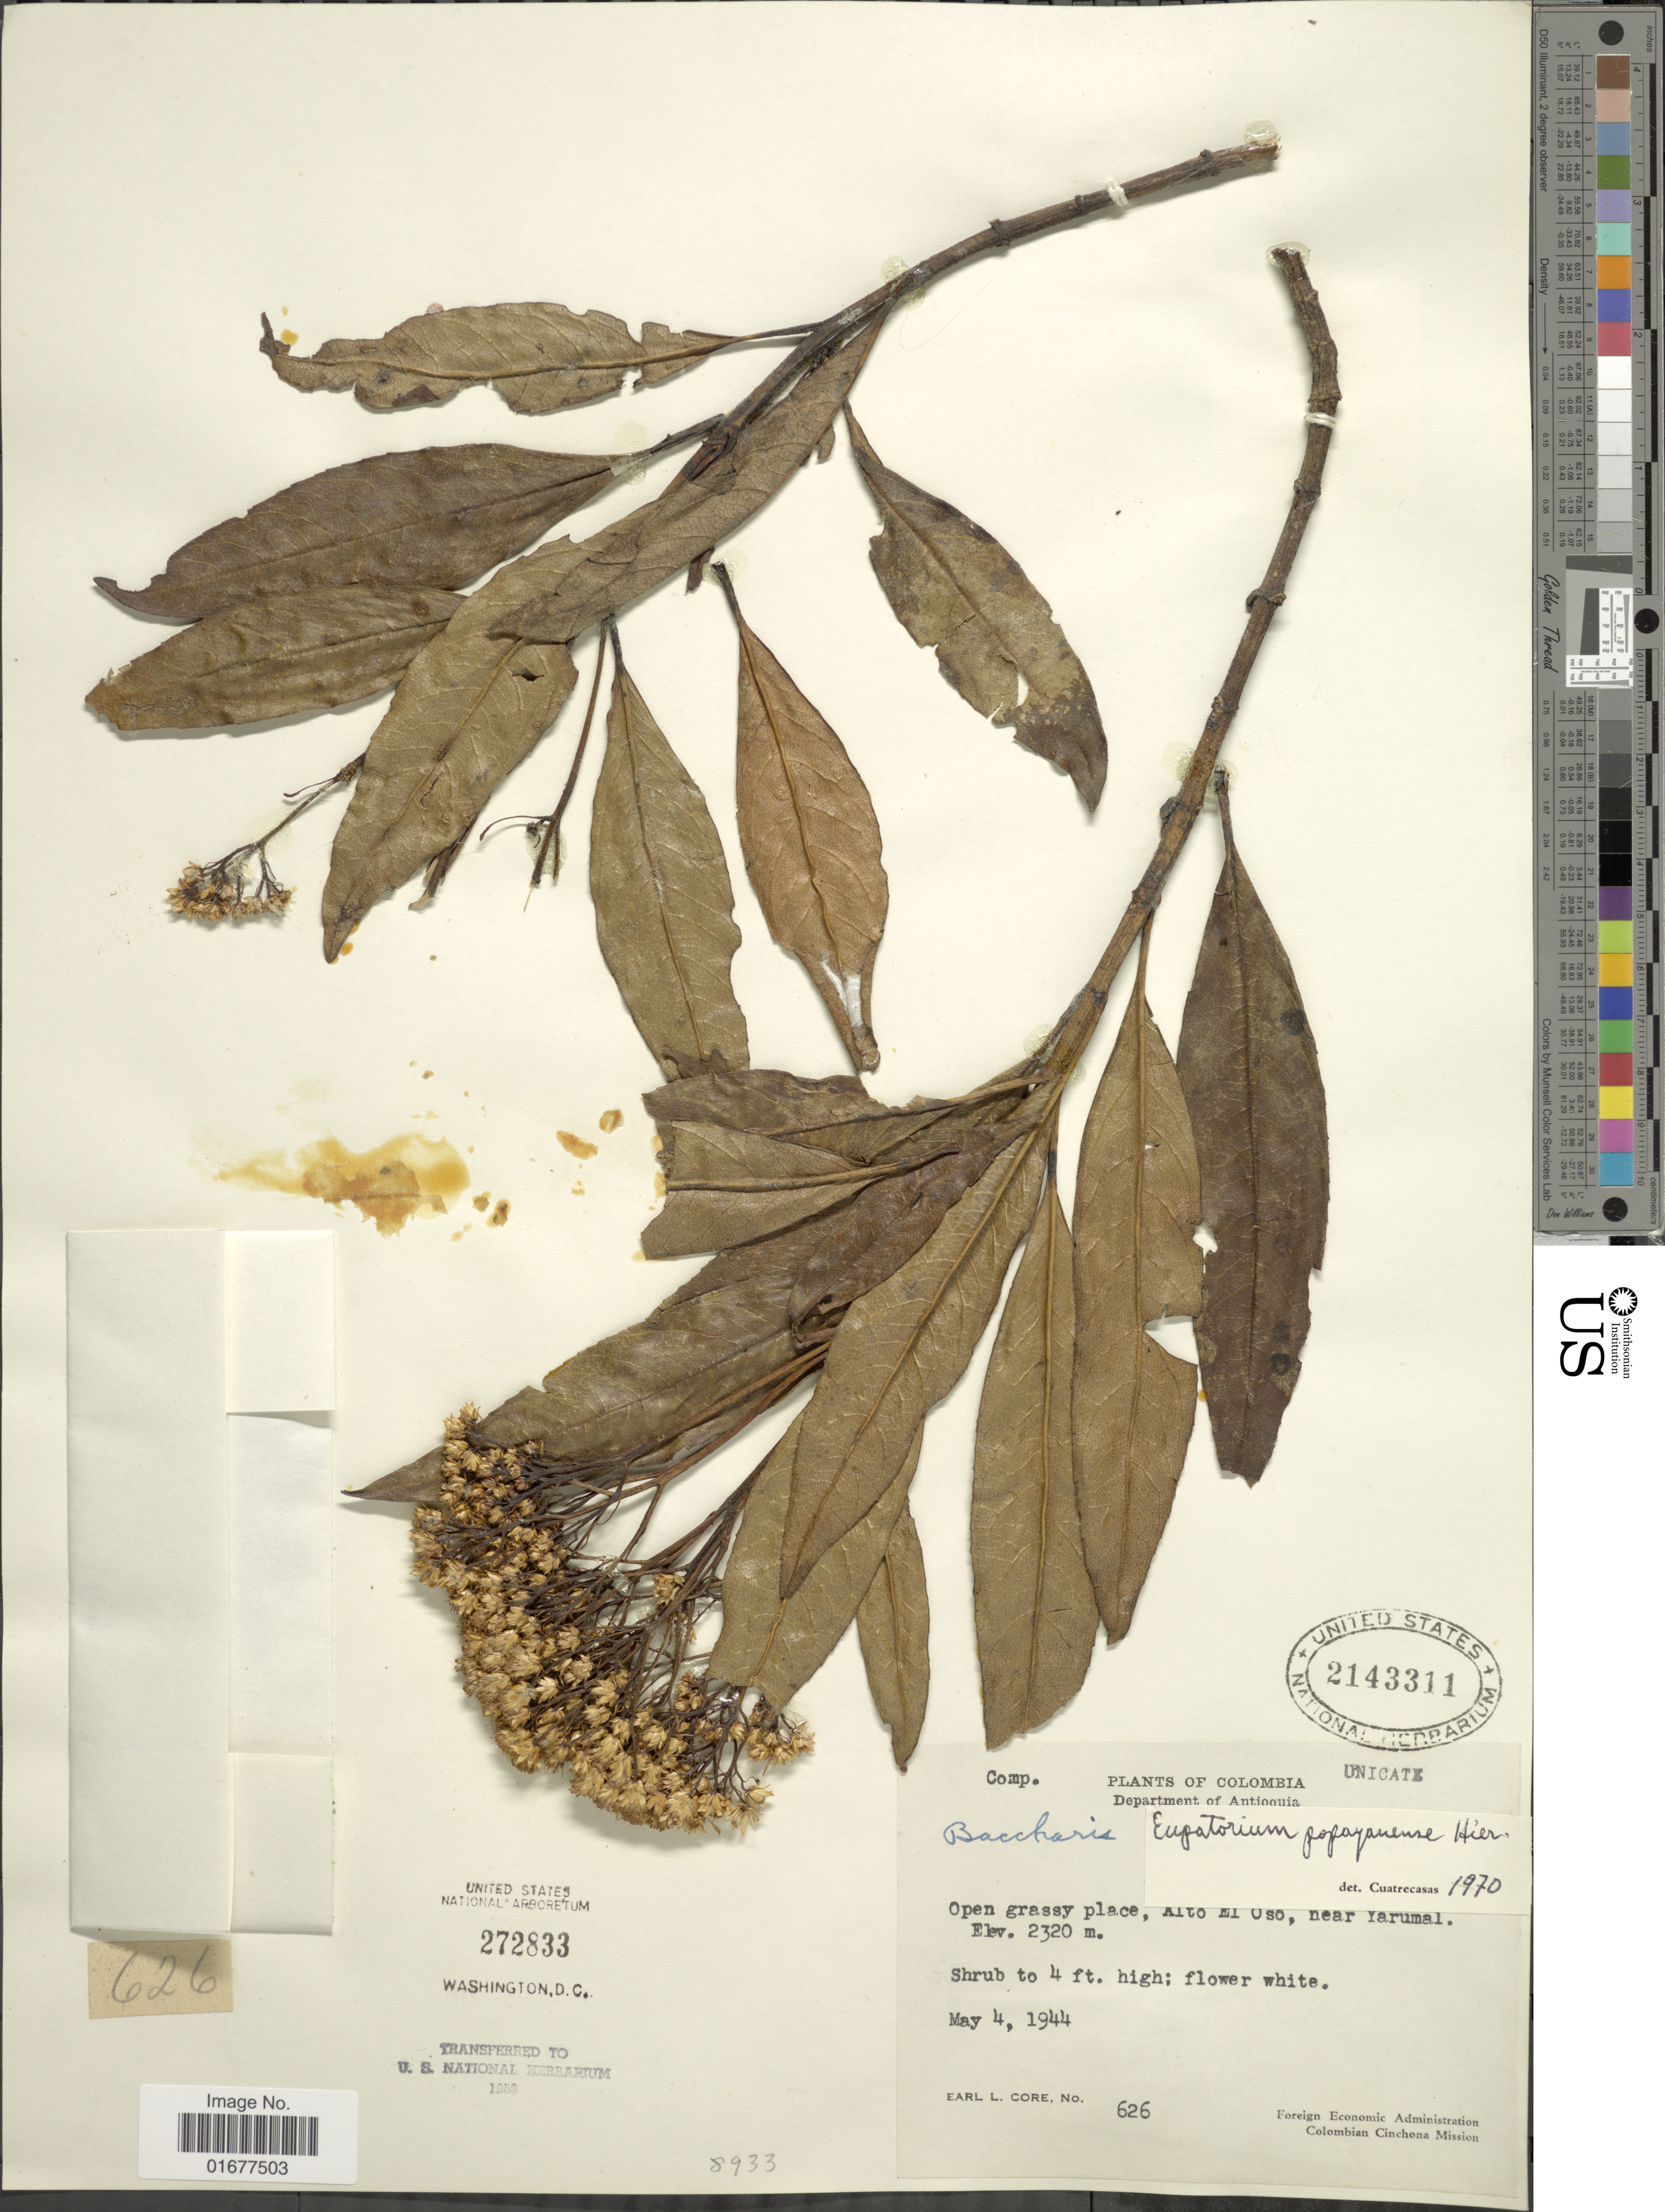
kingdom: Plantae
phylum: Tracheophyta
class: Magnoliopsida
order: Asterales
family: Asteraceae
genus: Ageratina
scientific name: Ageratina popayanensis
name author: (H. Rob.) R.M. King & H. Rob.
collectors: E. L. Core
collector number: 626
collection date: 1944-05-04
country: Colombia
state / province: Antioquia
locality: Alto El Oso, near Yarumal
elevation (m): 2320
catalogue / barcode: US 2143311